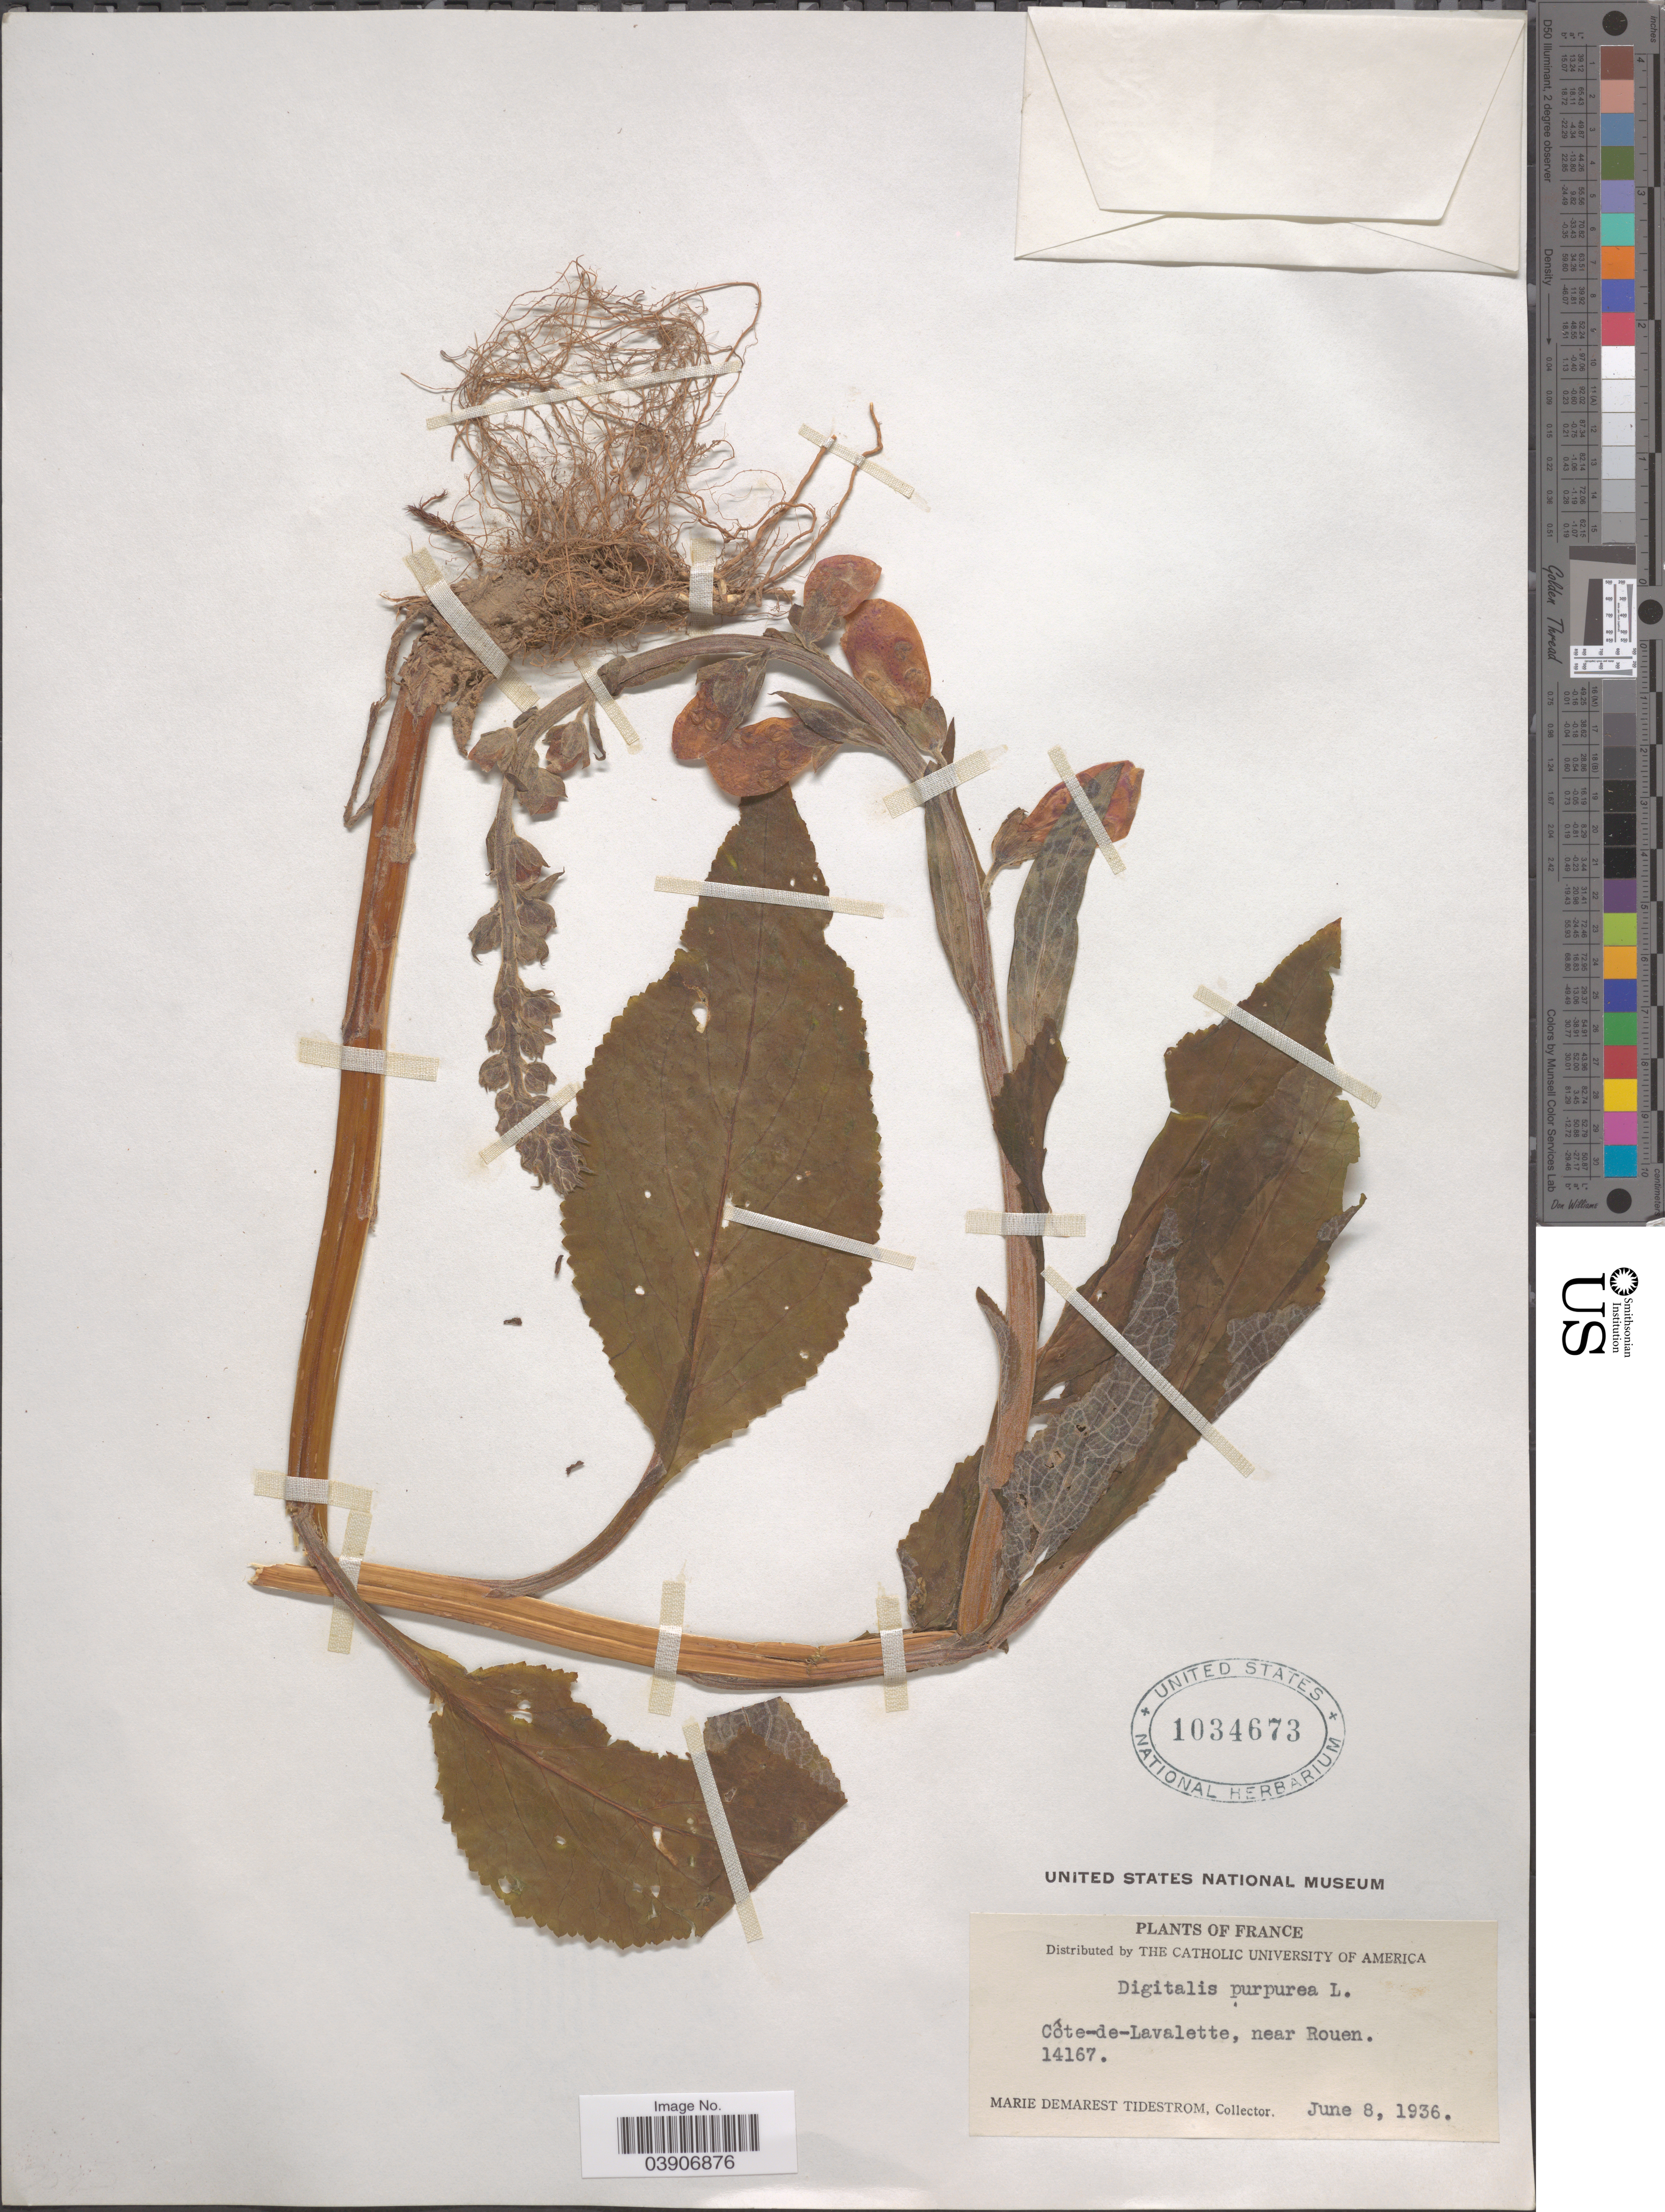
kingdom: Plantae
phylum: Tracheophyta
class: Magnoliopsida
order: Lamiales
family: Plantaginaceae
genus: Digitalis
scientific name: Digitalis purpurea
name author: L.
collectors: M. Tidestrom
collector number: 14167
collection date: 1936-06-08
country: France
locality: Côte-de-Lavalette, near Rouen.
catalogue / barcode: US 1034673